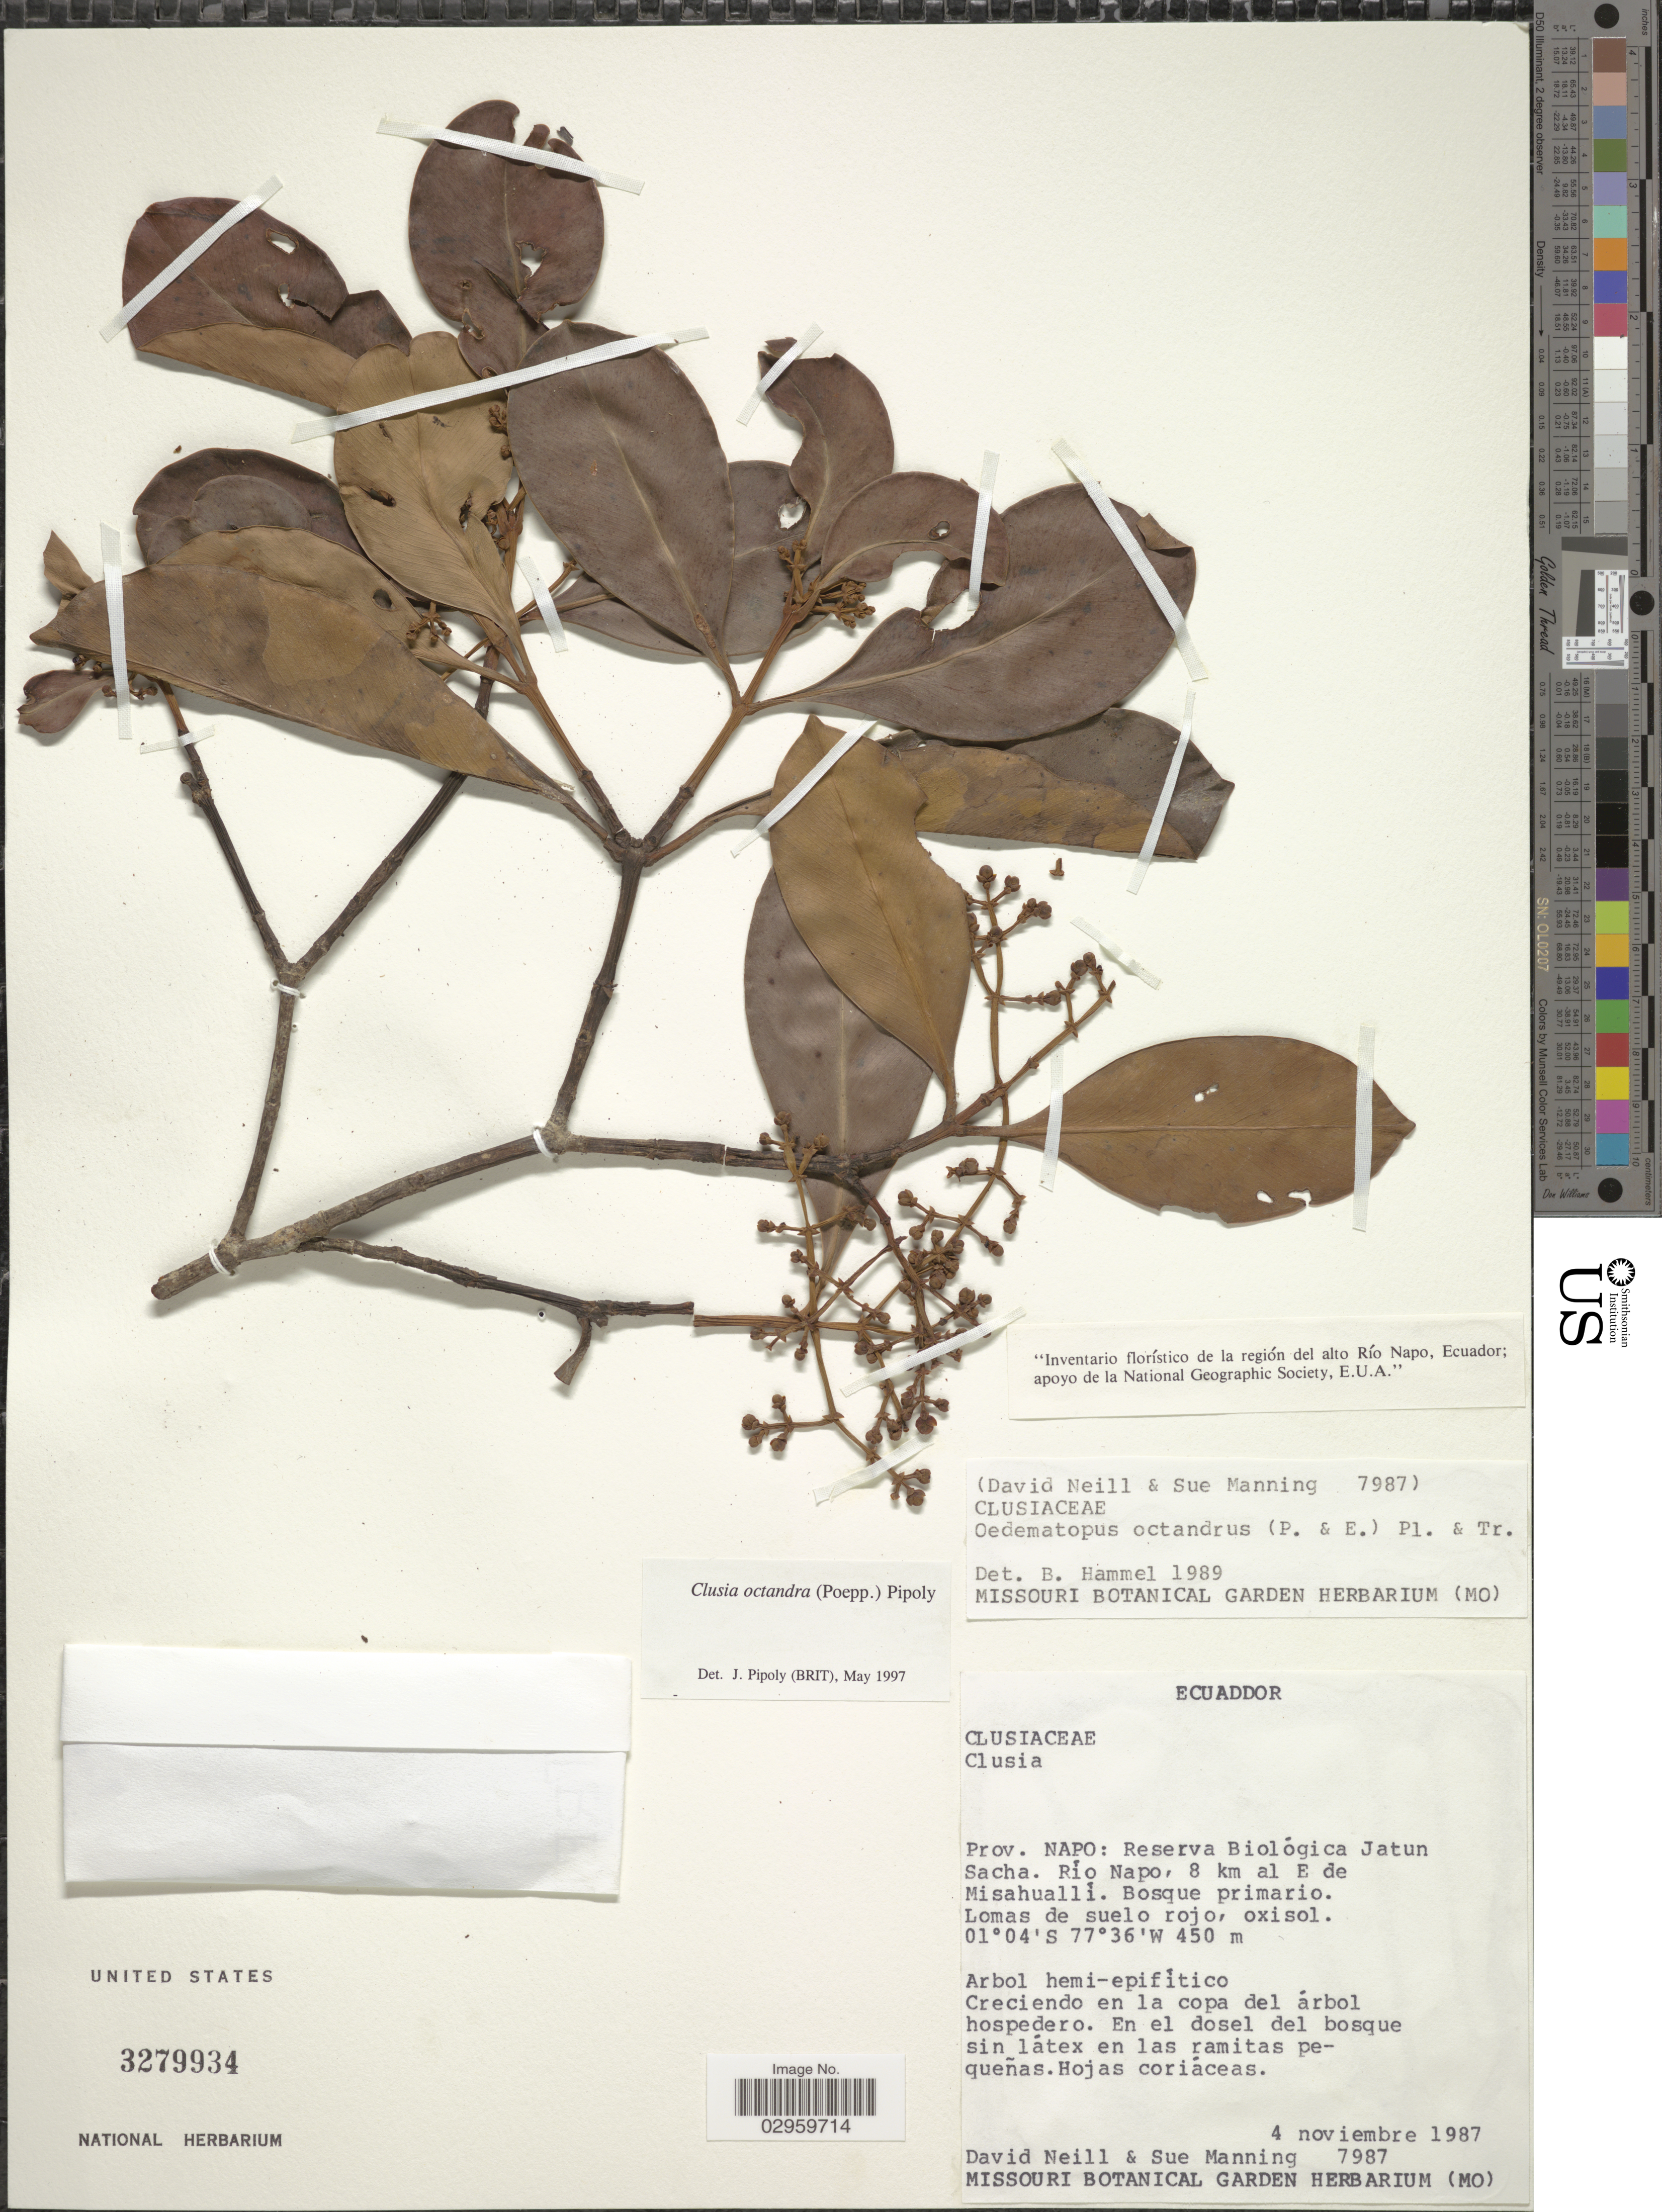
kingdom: Plantae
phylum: Tracheophyta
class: Magnoliopsida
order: Malpighiales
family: Clusiaceae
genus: Clusia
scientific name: Clusia octandra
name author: (Poepp.) Pipoly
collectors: D. Neill & S. Manning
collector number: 7987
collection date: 1987-11-04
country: Ecuador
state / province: Napo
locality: Reserva Biológica Jatun Sacha. Río Napo, 8 km al E de Misahuallí.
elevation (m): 450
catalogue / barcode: US 3279934